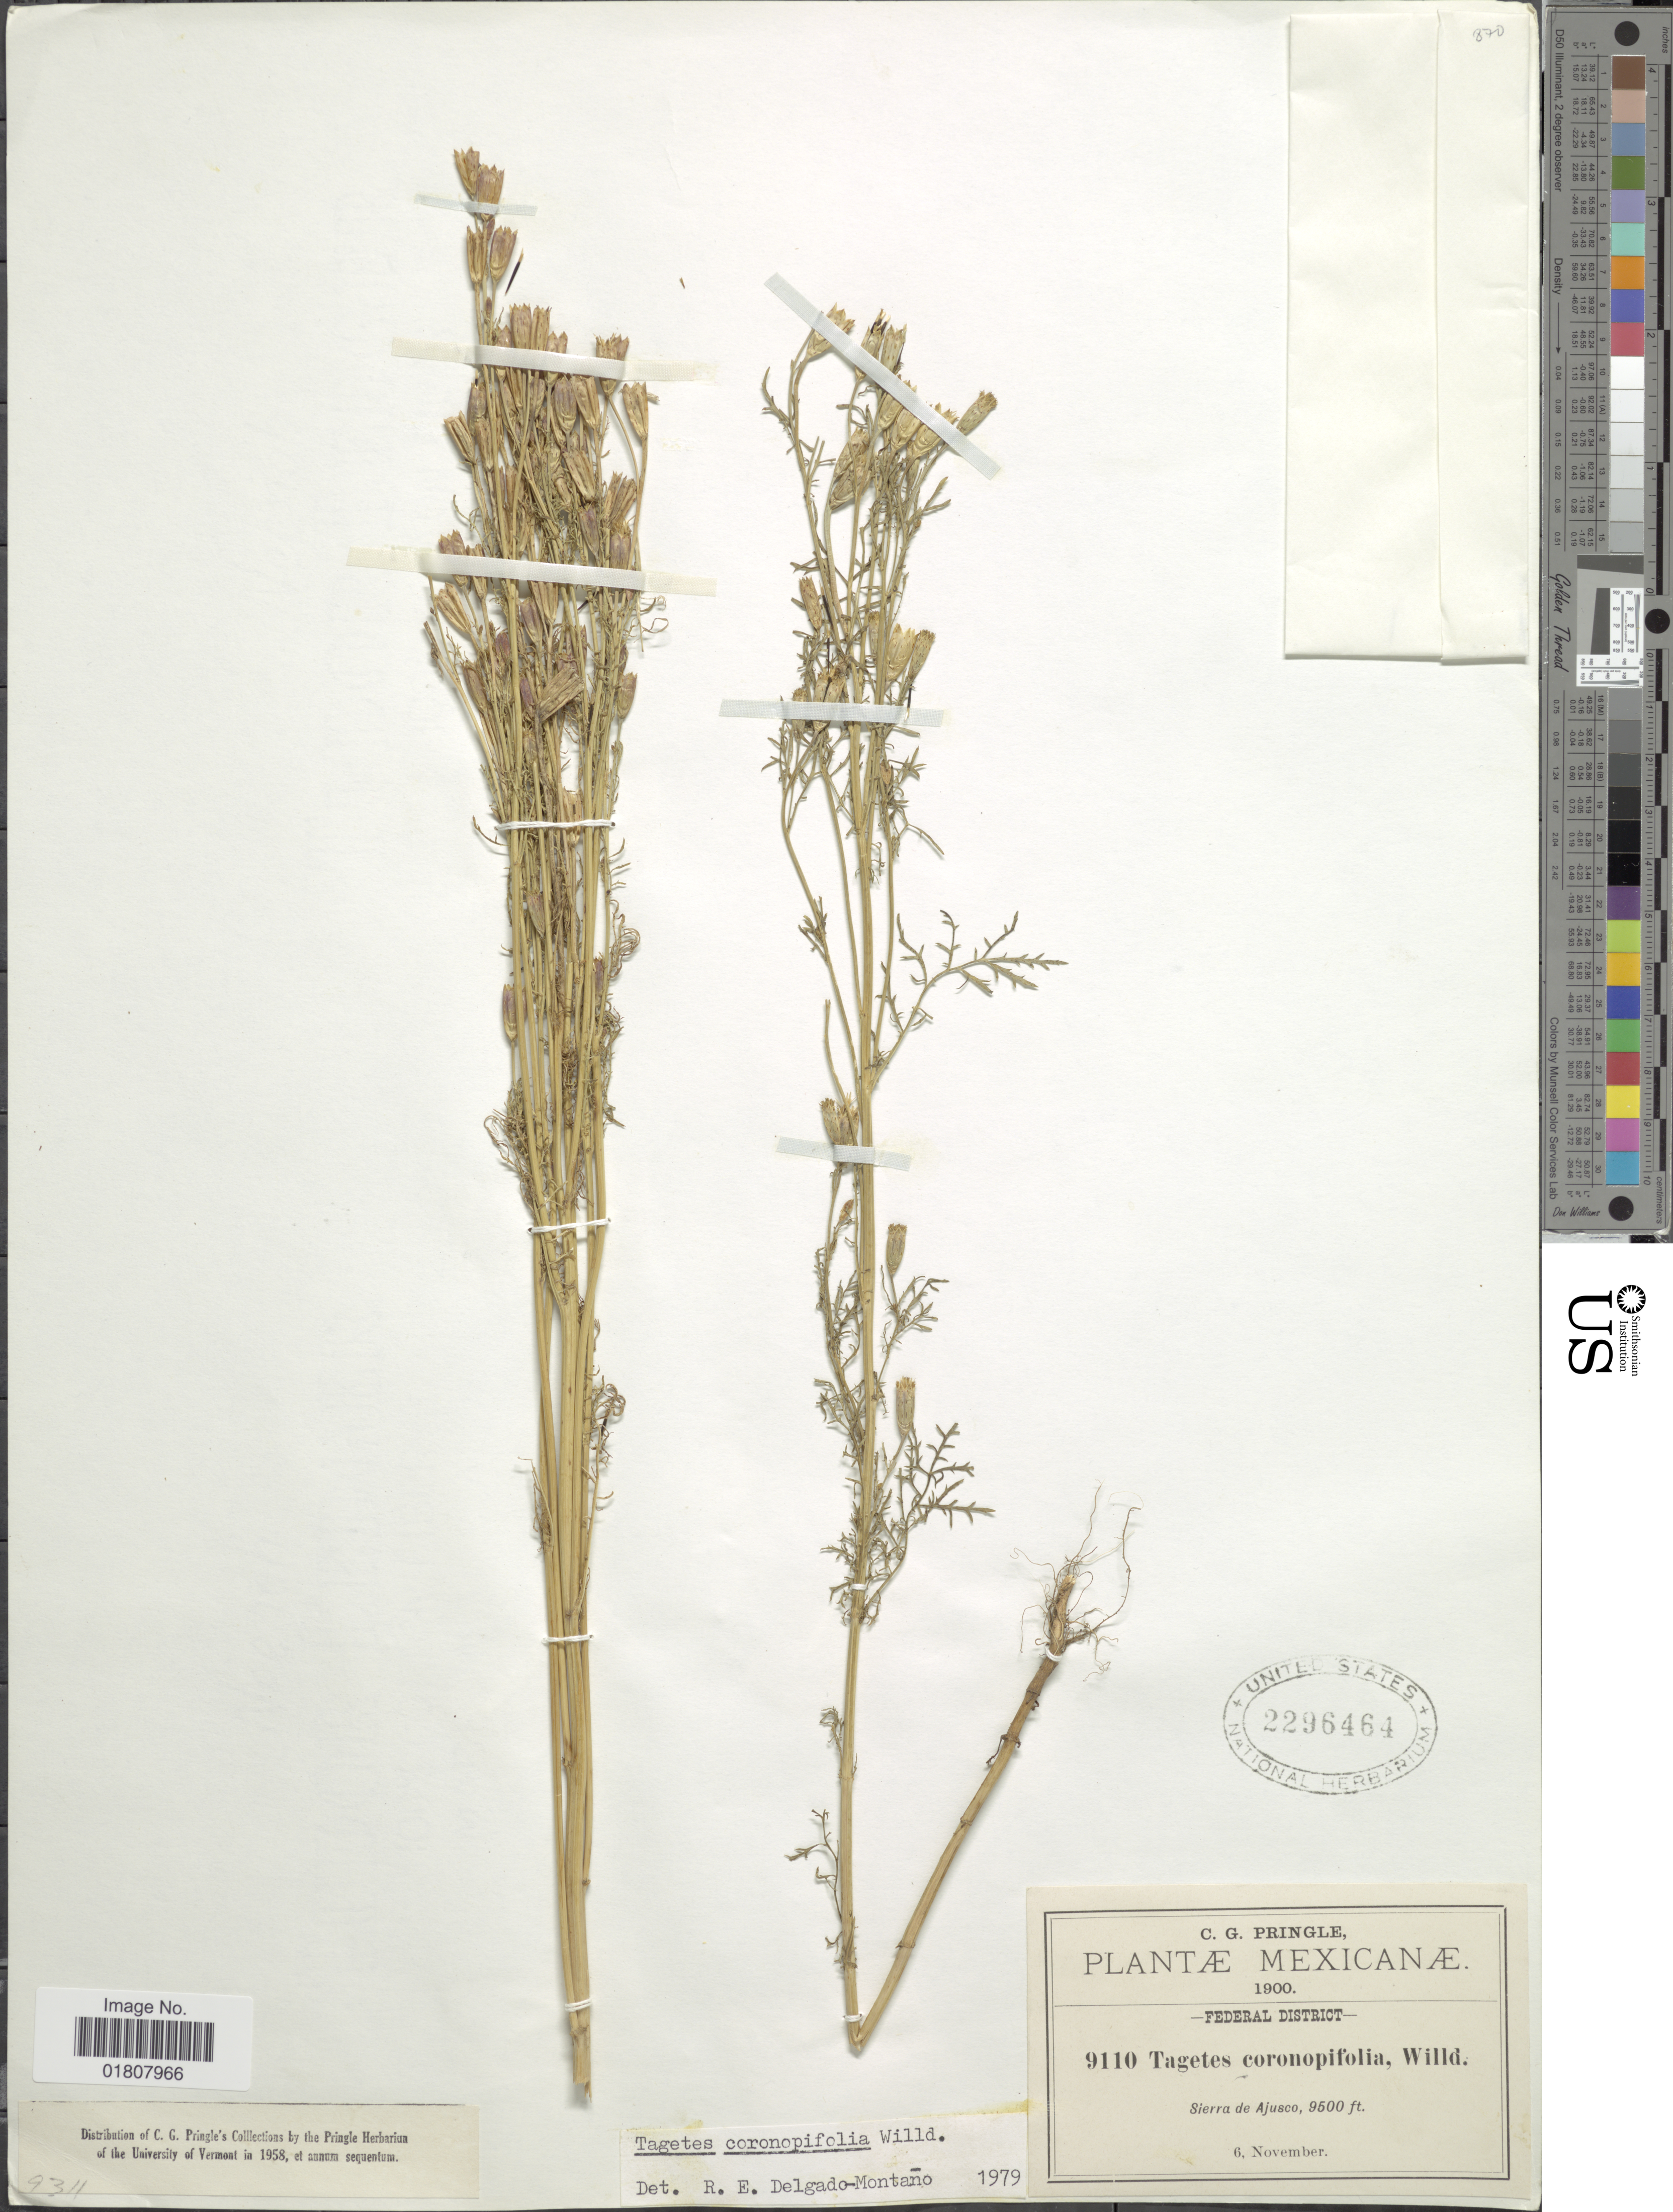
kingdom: Plantae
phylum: Tracheophyta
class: Magnoliopsida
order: Asterales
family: Asteraceae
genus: Tagetes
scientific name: Tagetes coronopifolia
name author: Willd.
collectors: C. G. Pringle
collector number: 9110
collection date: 1900-11-06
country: Mexico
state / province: Distrito Federal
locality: Sierra de Ajusco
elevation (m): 2896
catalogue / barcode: US 2296464